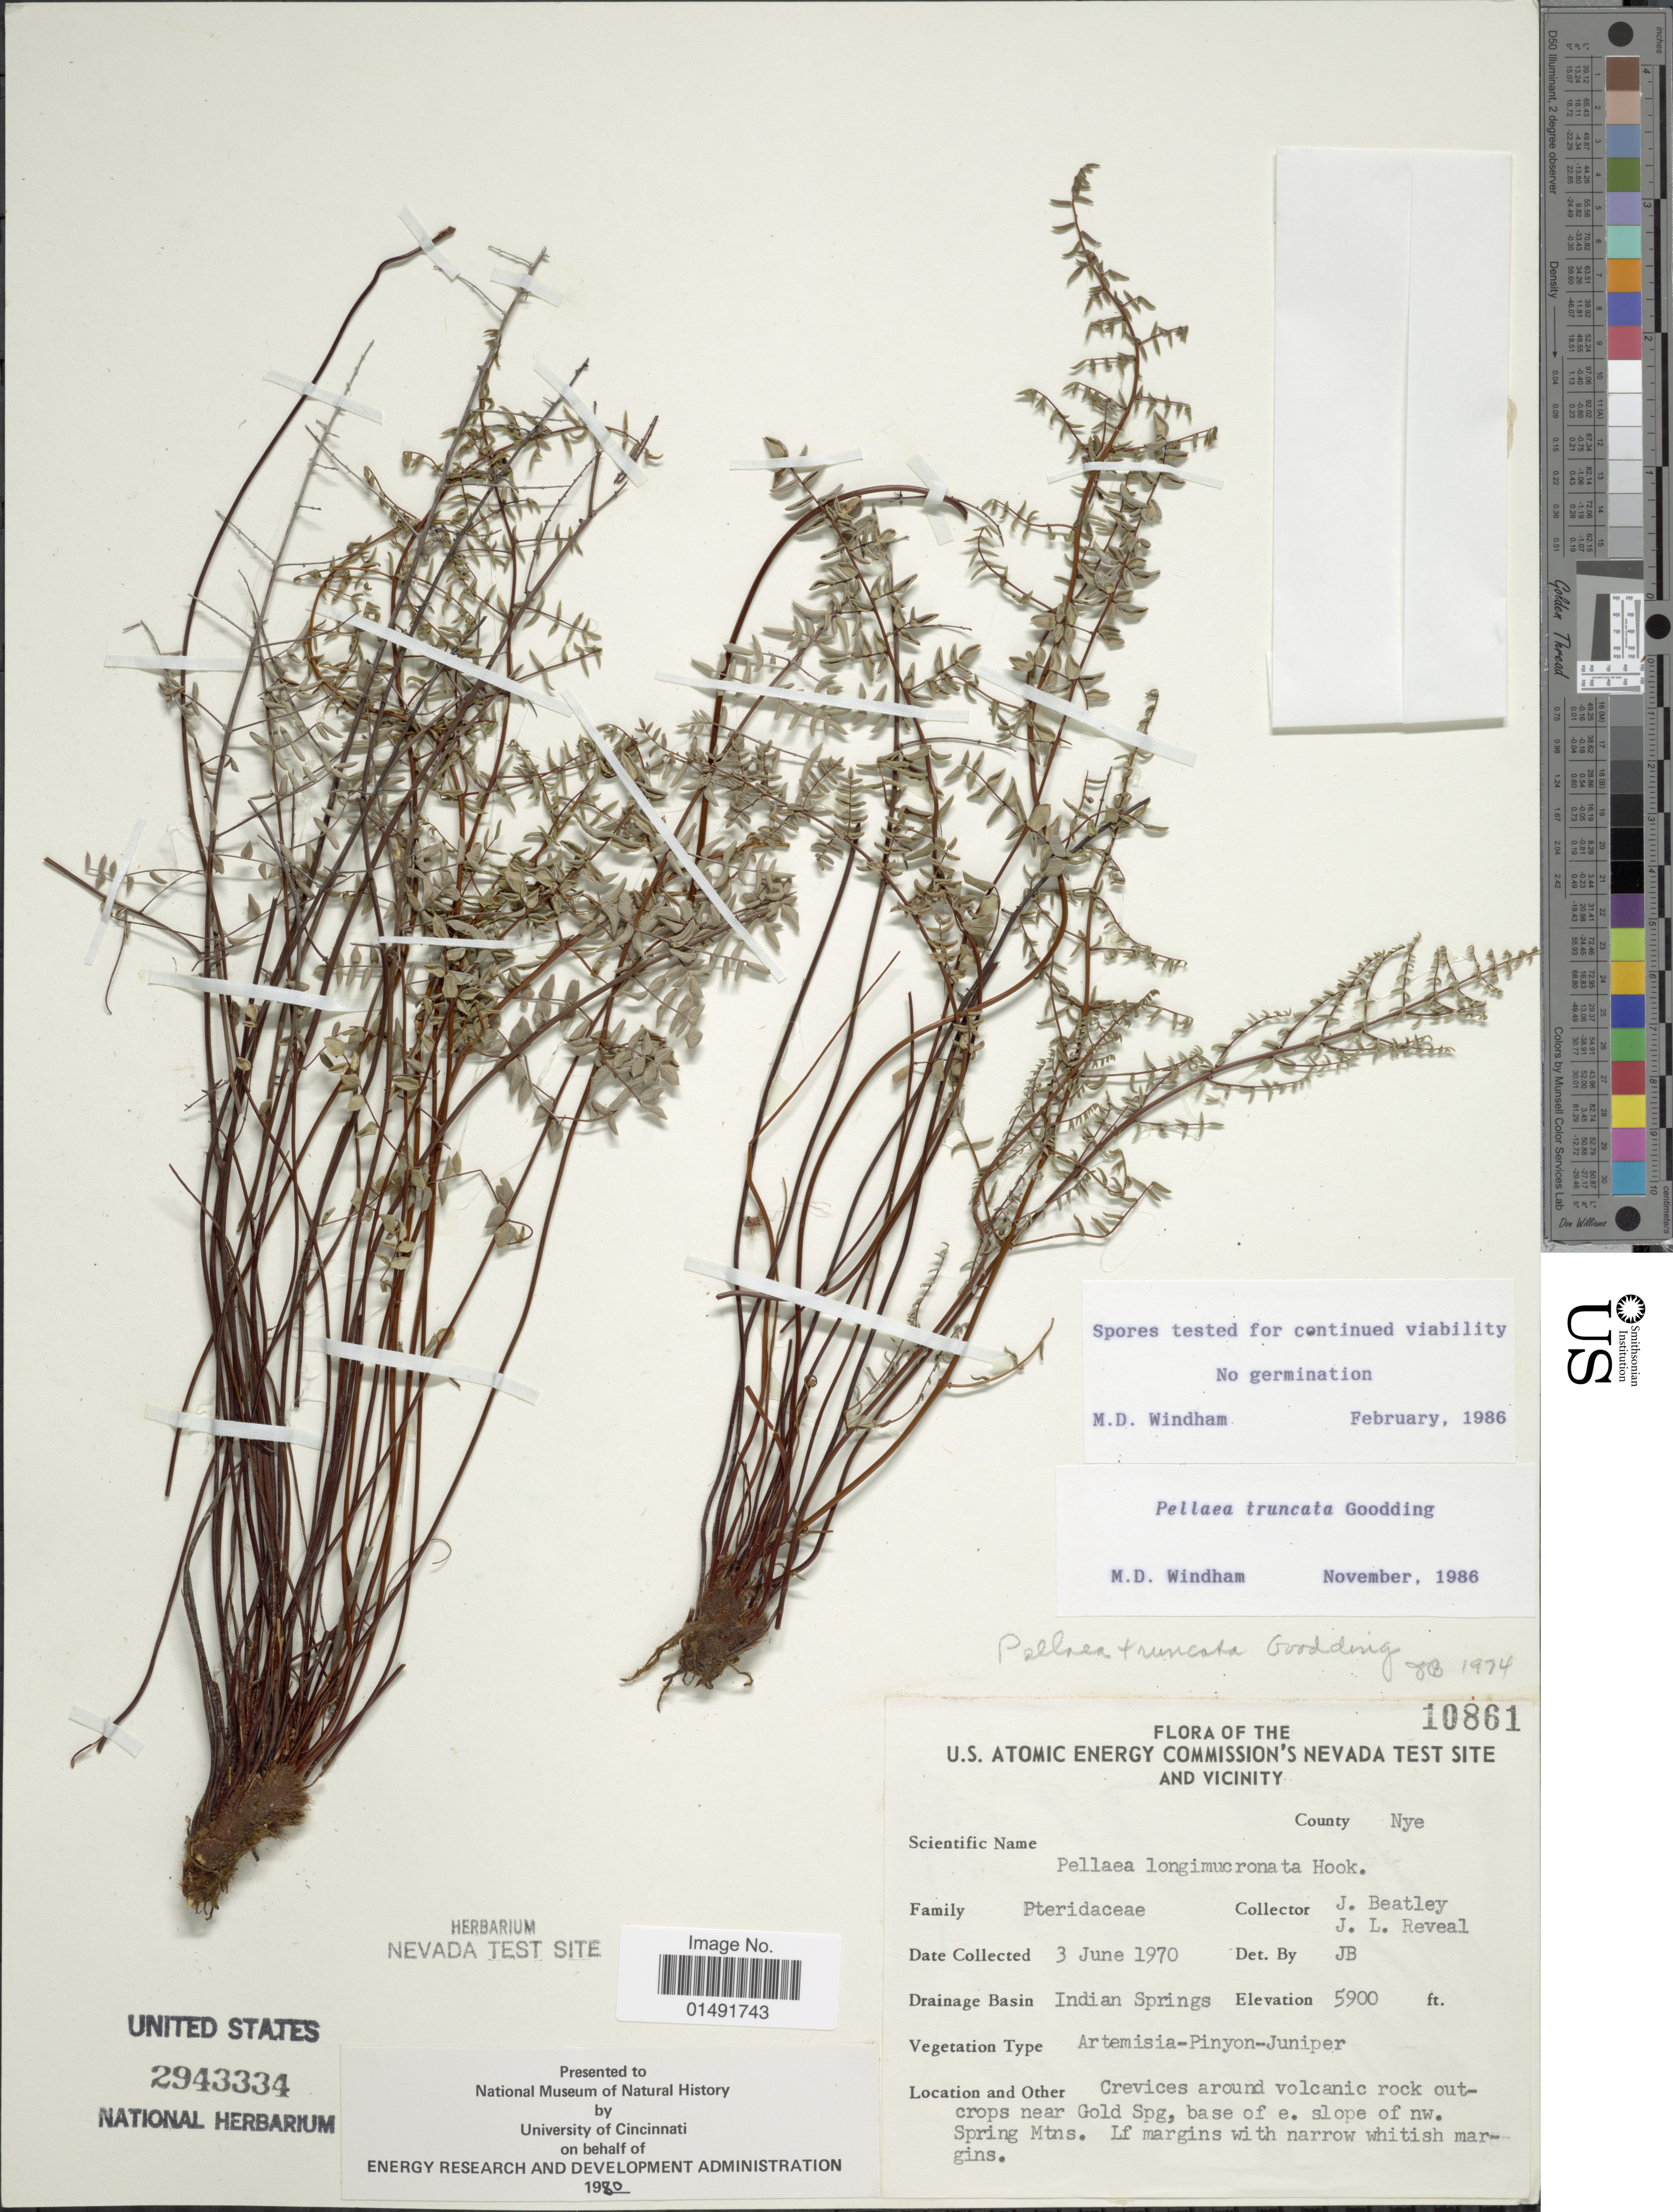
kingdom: Plantae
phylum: Tracheophyta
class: Polypodiopsida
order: Polypodiales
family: Pteridaceae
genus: Pellaea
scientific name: Pellaea truncata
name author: Goodd.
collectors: J. C. Beatley & J. L. Reveal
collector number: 10861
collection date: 1970-06-03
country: United States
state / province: Nevada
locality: U.S. Atomic Energy Commision's Nevada Test Site and vicinity, County Nye, DRainage Basin Indian Springs, Crevices around volcanic rock-outcrops near Gold Spg, base of e. slope of nw. Spring Mtns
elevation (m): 1798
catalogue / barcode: US 2943334